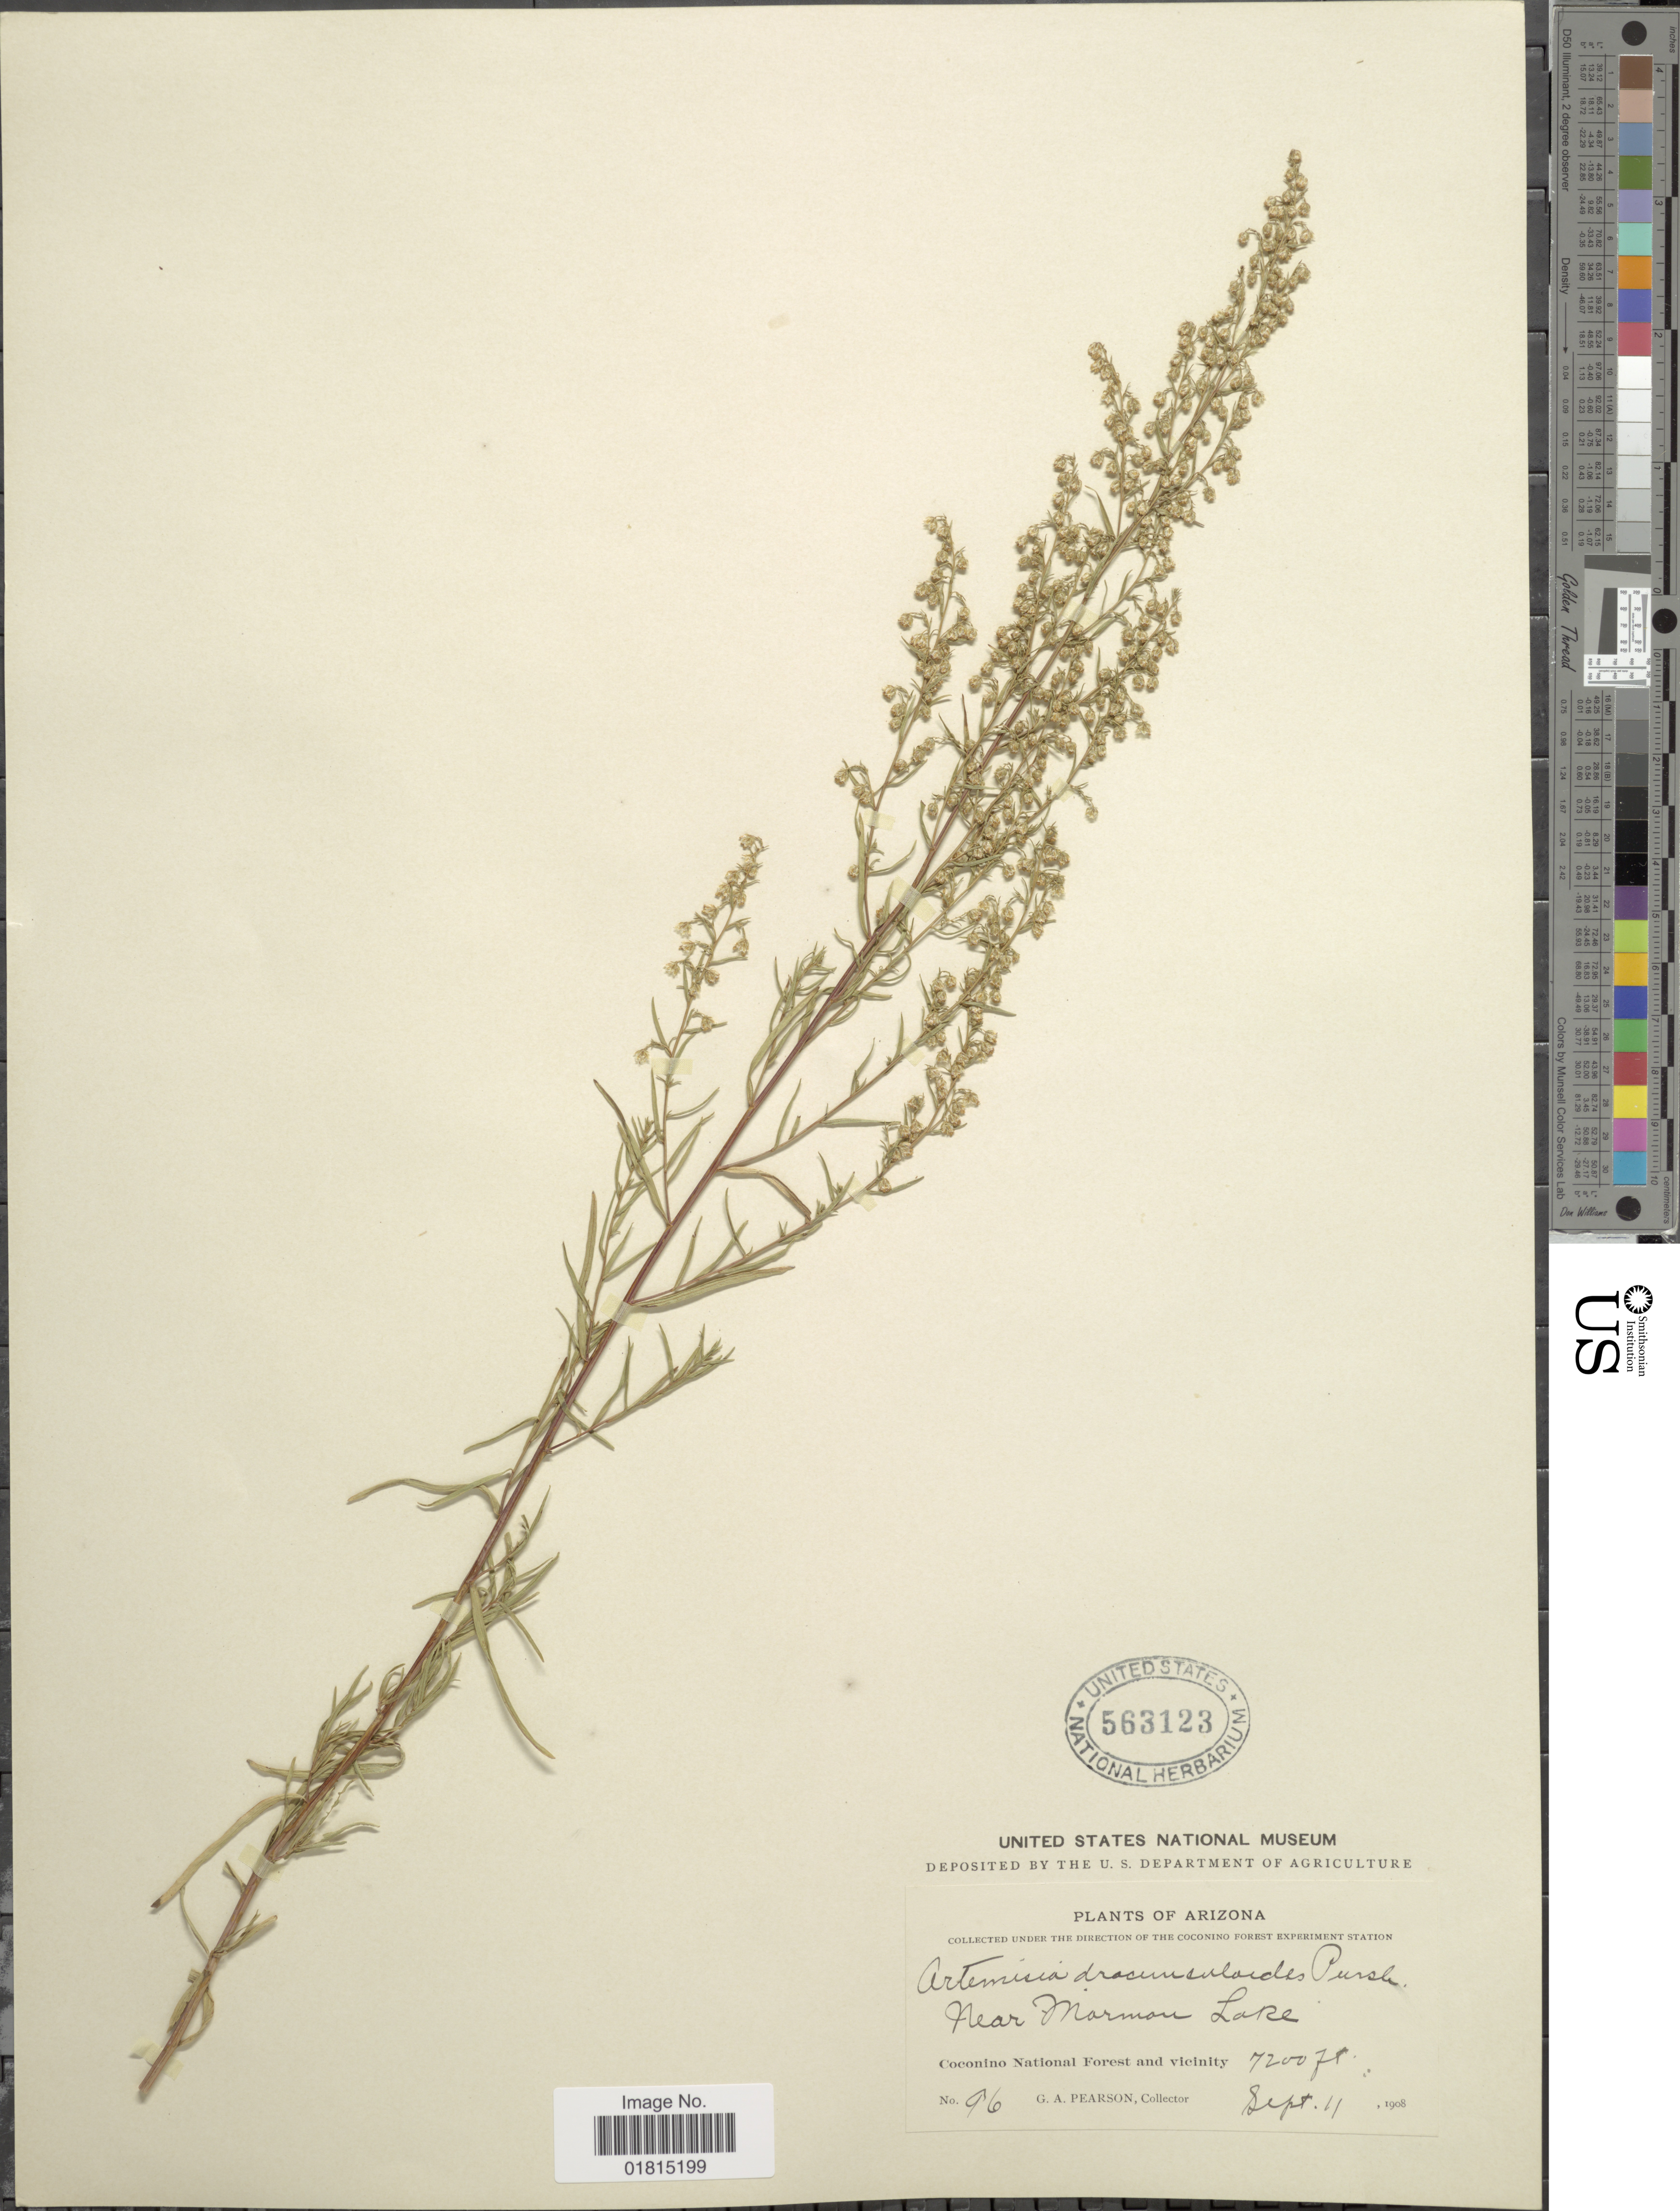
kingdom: Plantae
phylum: Tracheophyta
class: Magnoliopsida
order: Asterales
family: Asteraceae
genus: Artemisia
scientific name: Artemisia dracunculoides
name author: Pursh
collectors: G. A. Pearson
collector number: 96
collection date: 1908-09-11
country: United States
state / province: Arizona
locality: Near Mormon Lake. Coconino National Forest and vicinity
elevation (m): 2195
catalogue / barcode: US 563123